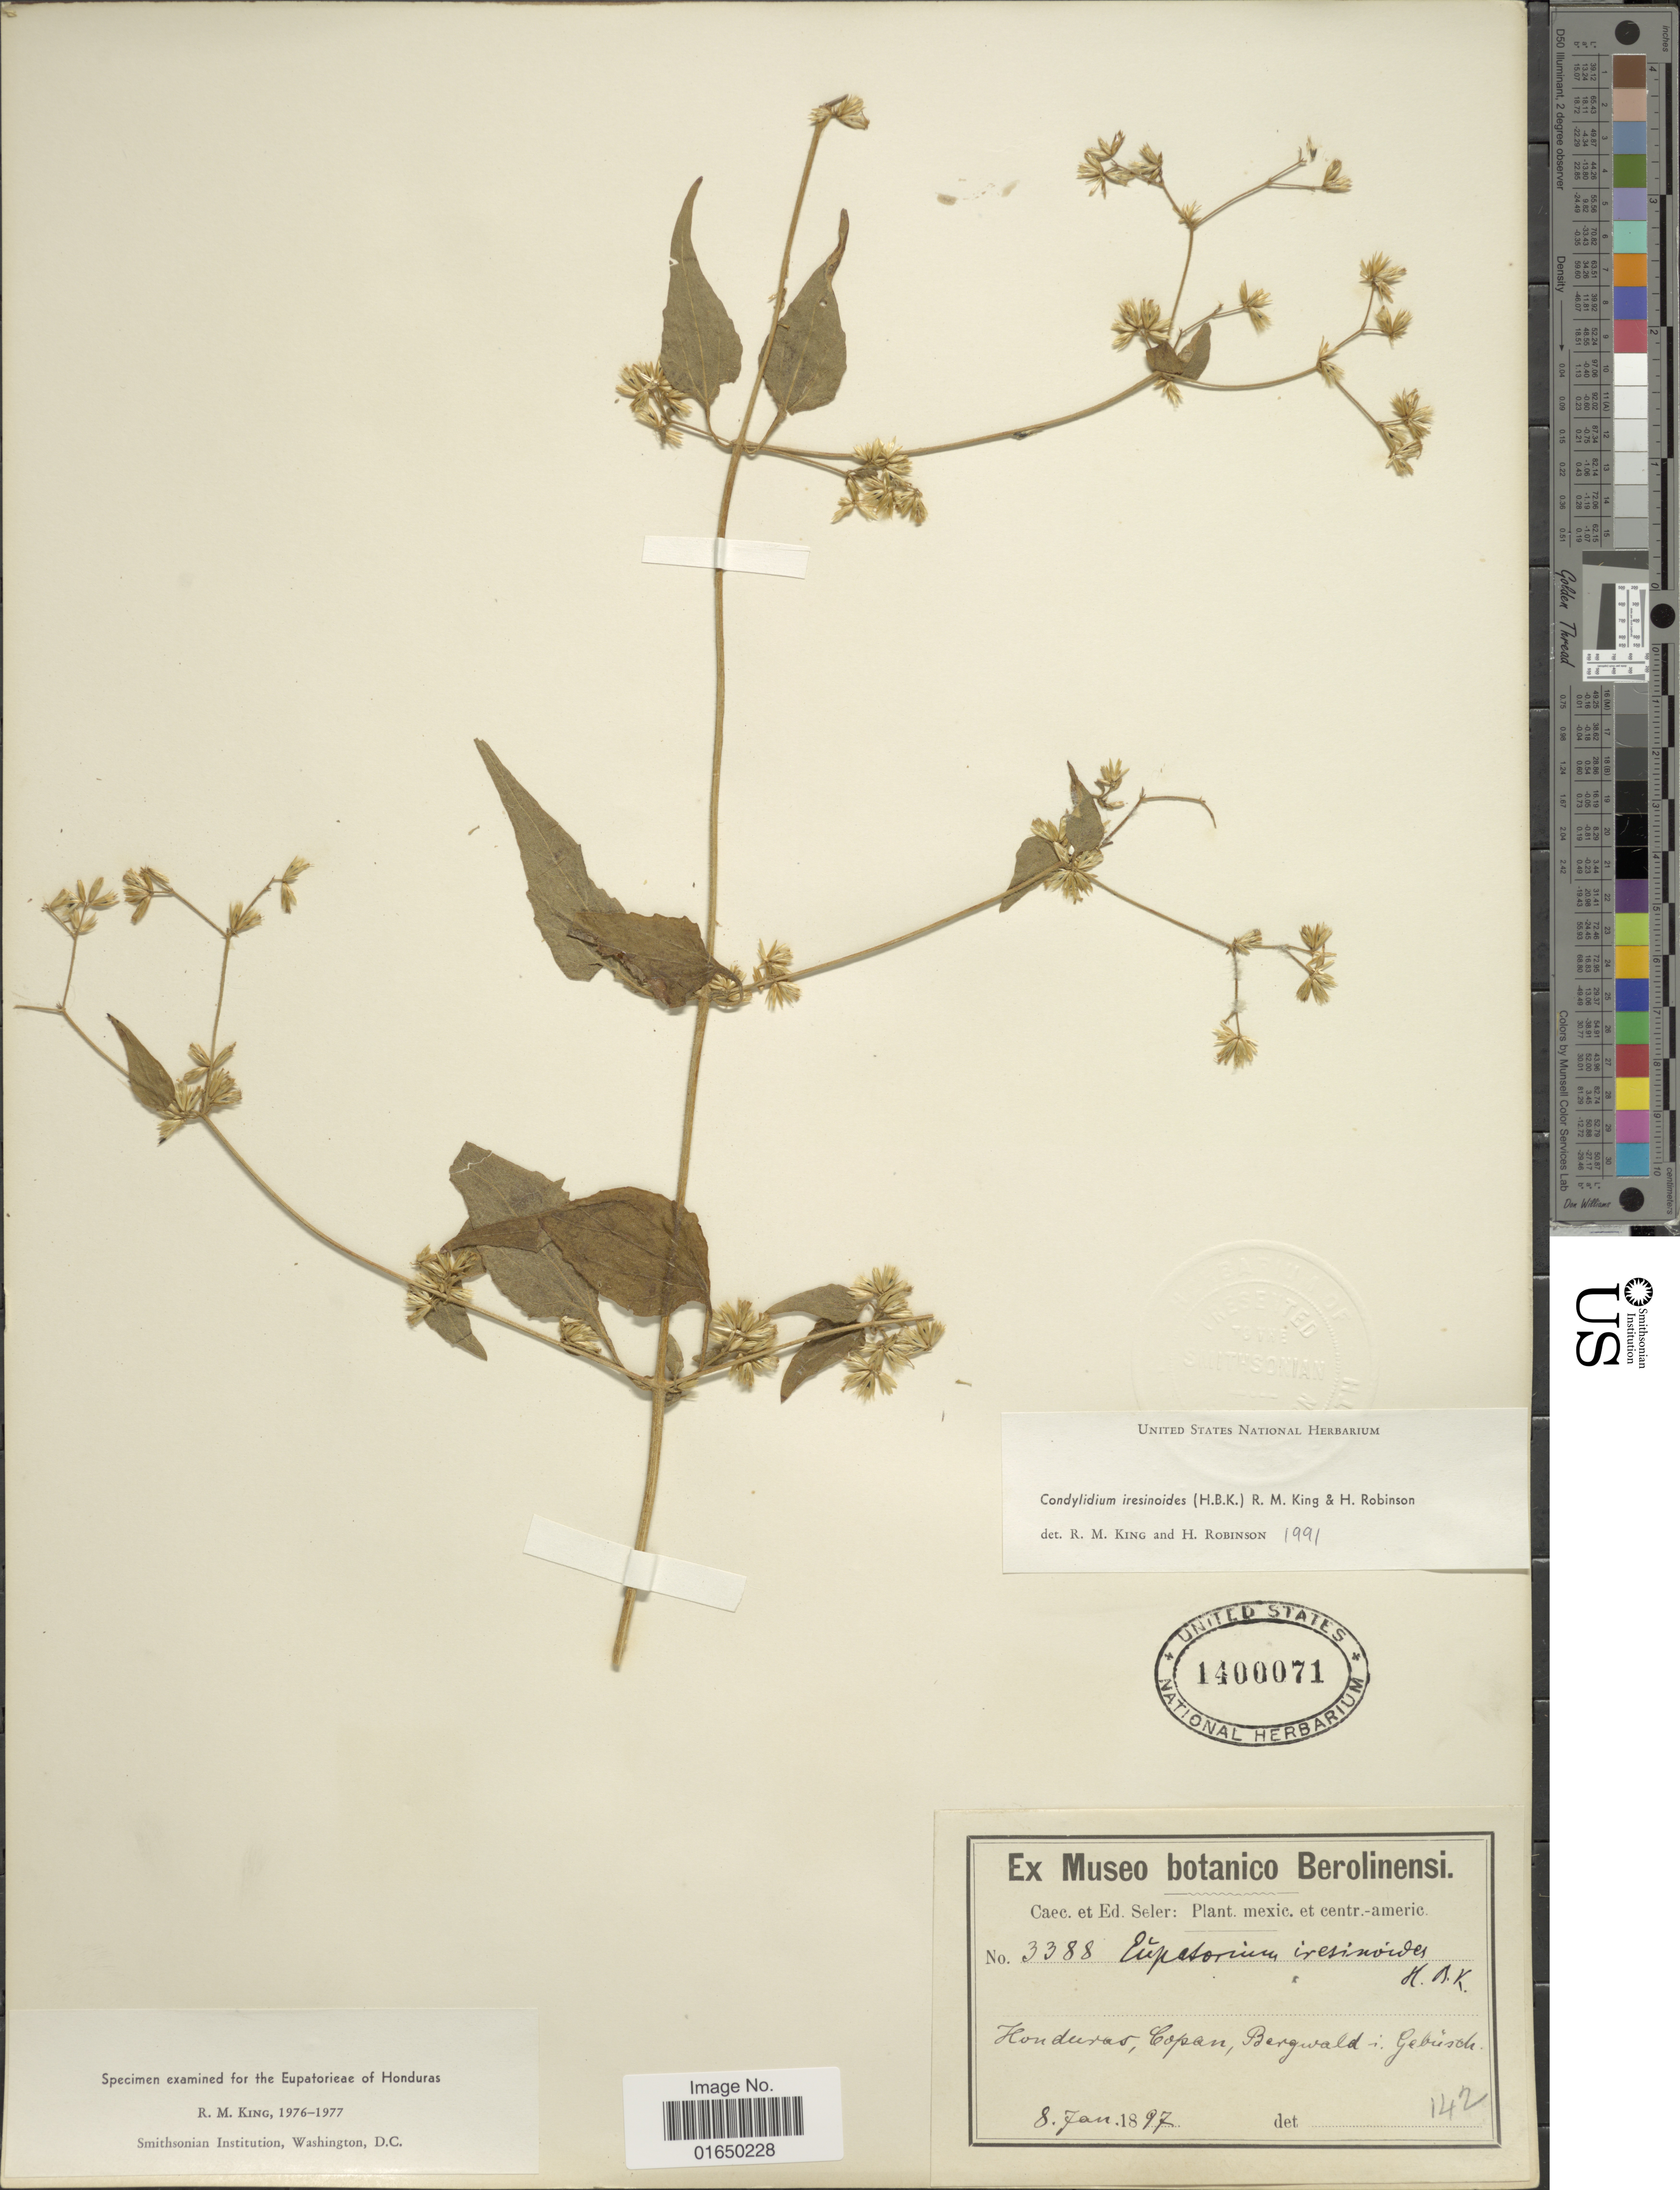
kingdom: Plantae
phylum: Tracheophyta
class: Magnoliopsida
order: Asterales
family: Asteraceae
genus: Condylidium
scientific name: Condylidium iresinoides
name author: (Kunth) R.M. King & H. Rob.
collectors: E. Seler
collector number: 3388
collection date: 1897-01-08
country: Honduras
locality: Copan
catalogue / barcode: US 1400071